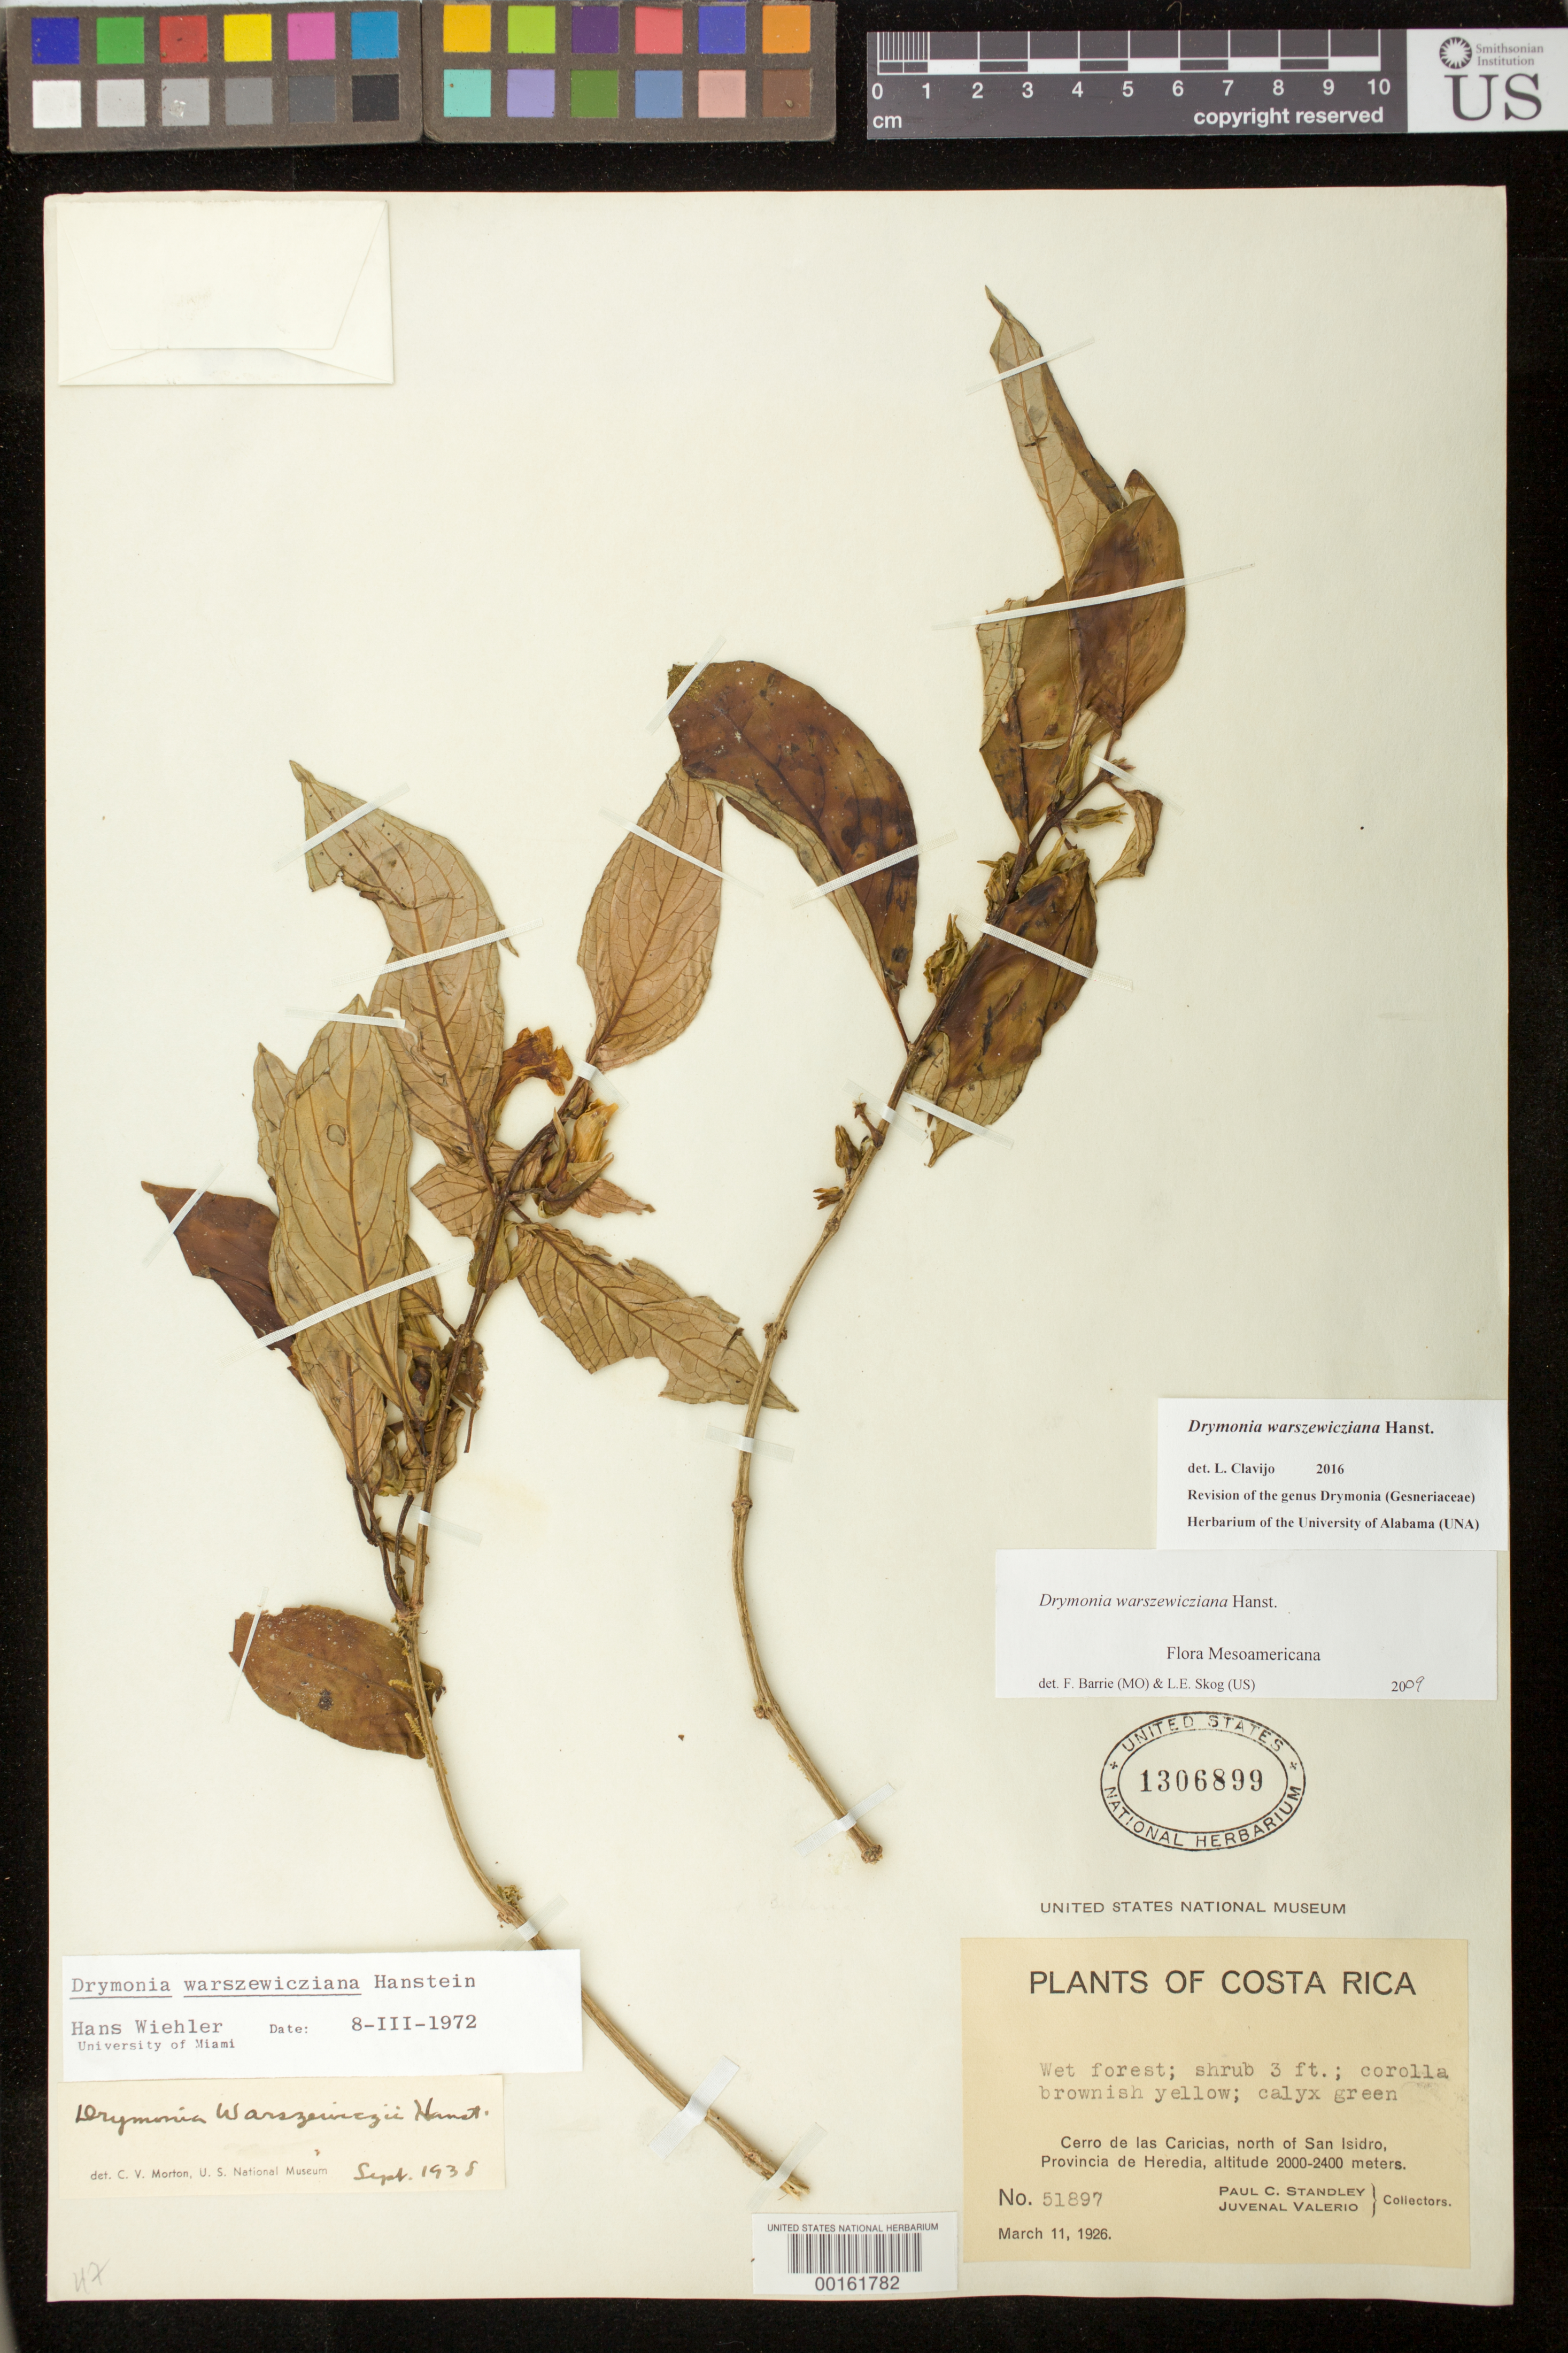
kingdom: Plantae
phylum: Tracheophyta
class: Magnoliopsida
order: Lamiales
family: Gesneriaceae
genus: Drymonia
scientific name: Drymonia warszewicziana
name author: Hanst.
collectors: P. C. Standley & J. Valerio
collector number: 51897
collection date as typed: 11 Mar 1926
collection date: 1926-03-11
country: Costa Rica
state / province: Heredia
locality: Cerro de las Caricias, N of San Isidro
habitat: Wet forest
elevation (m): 2000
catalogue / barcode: US 1306899